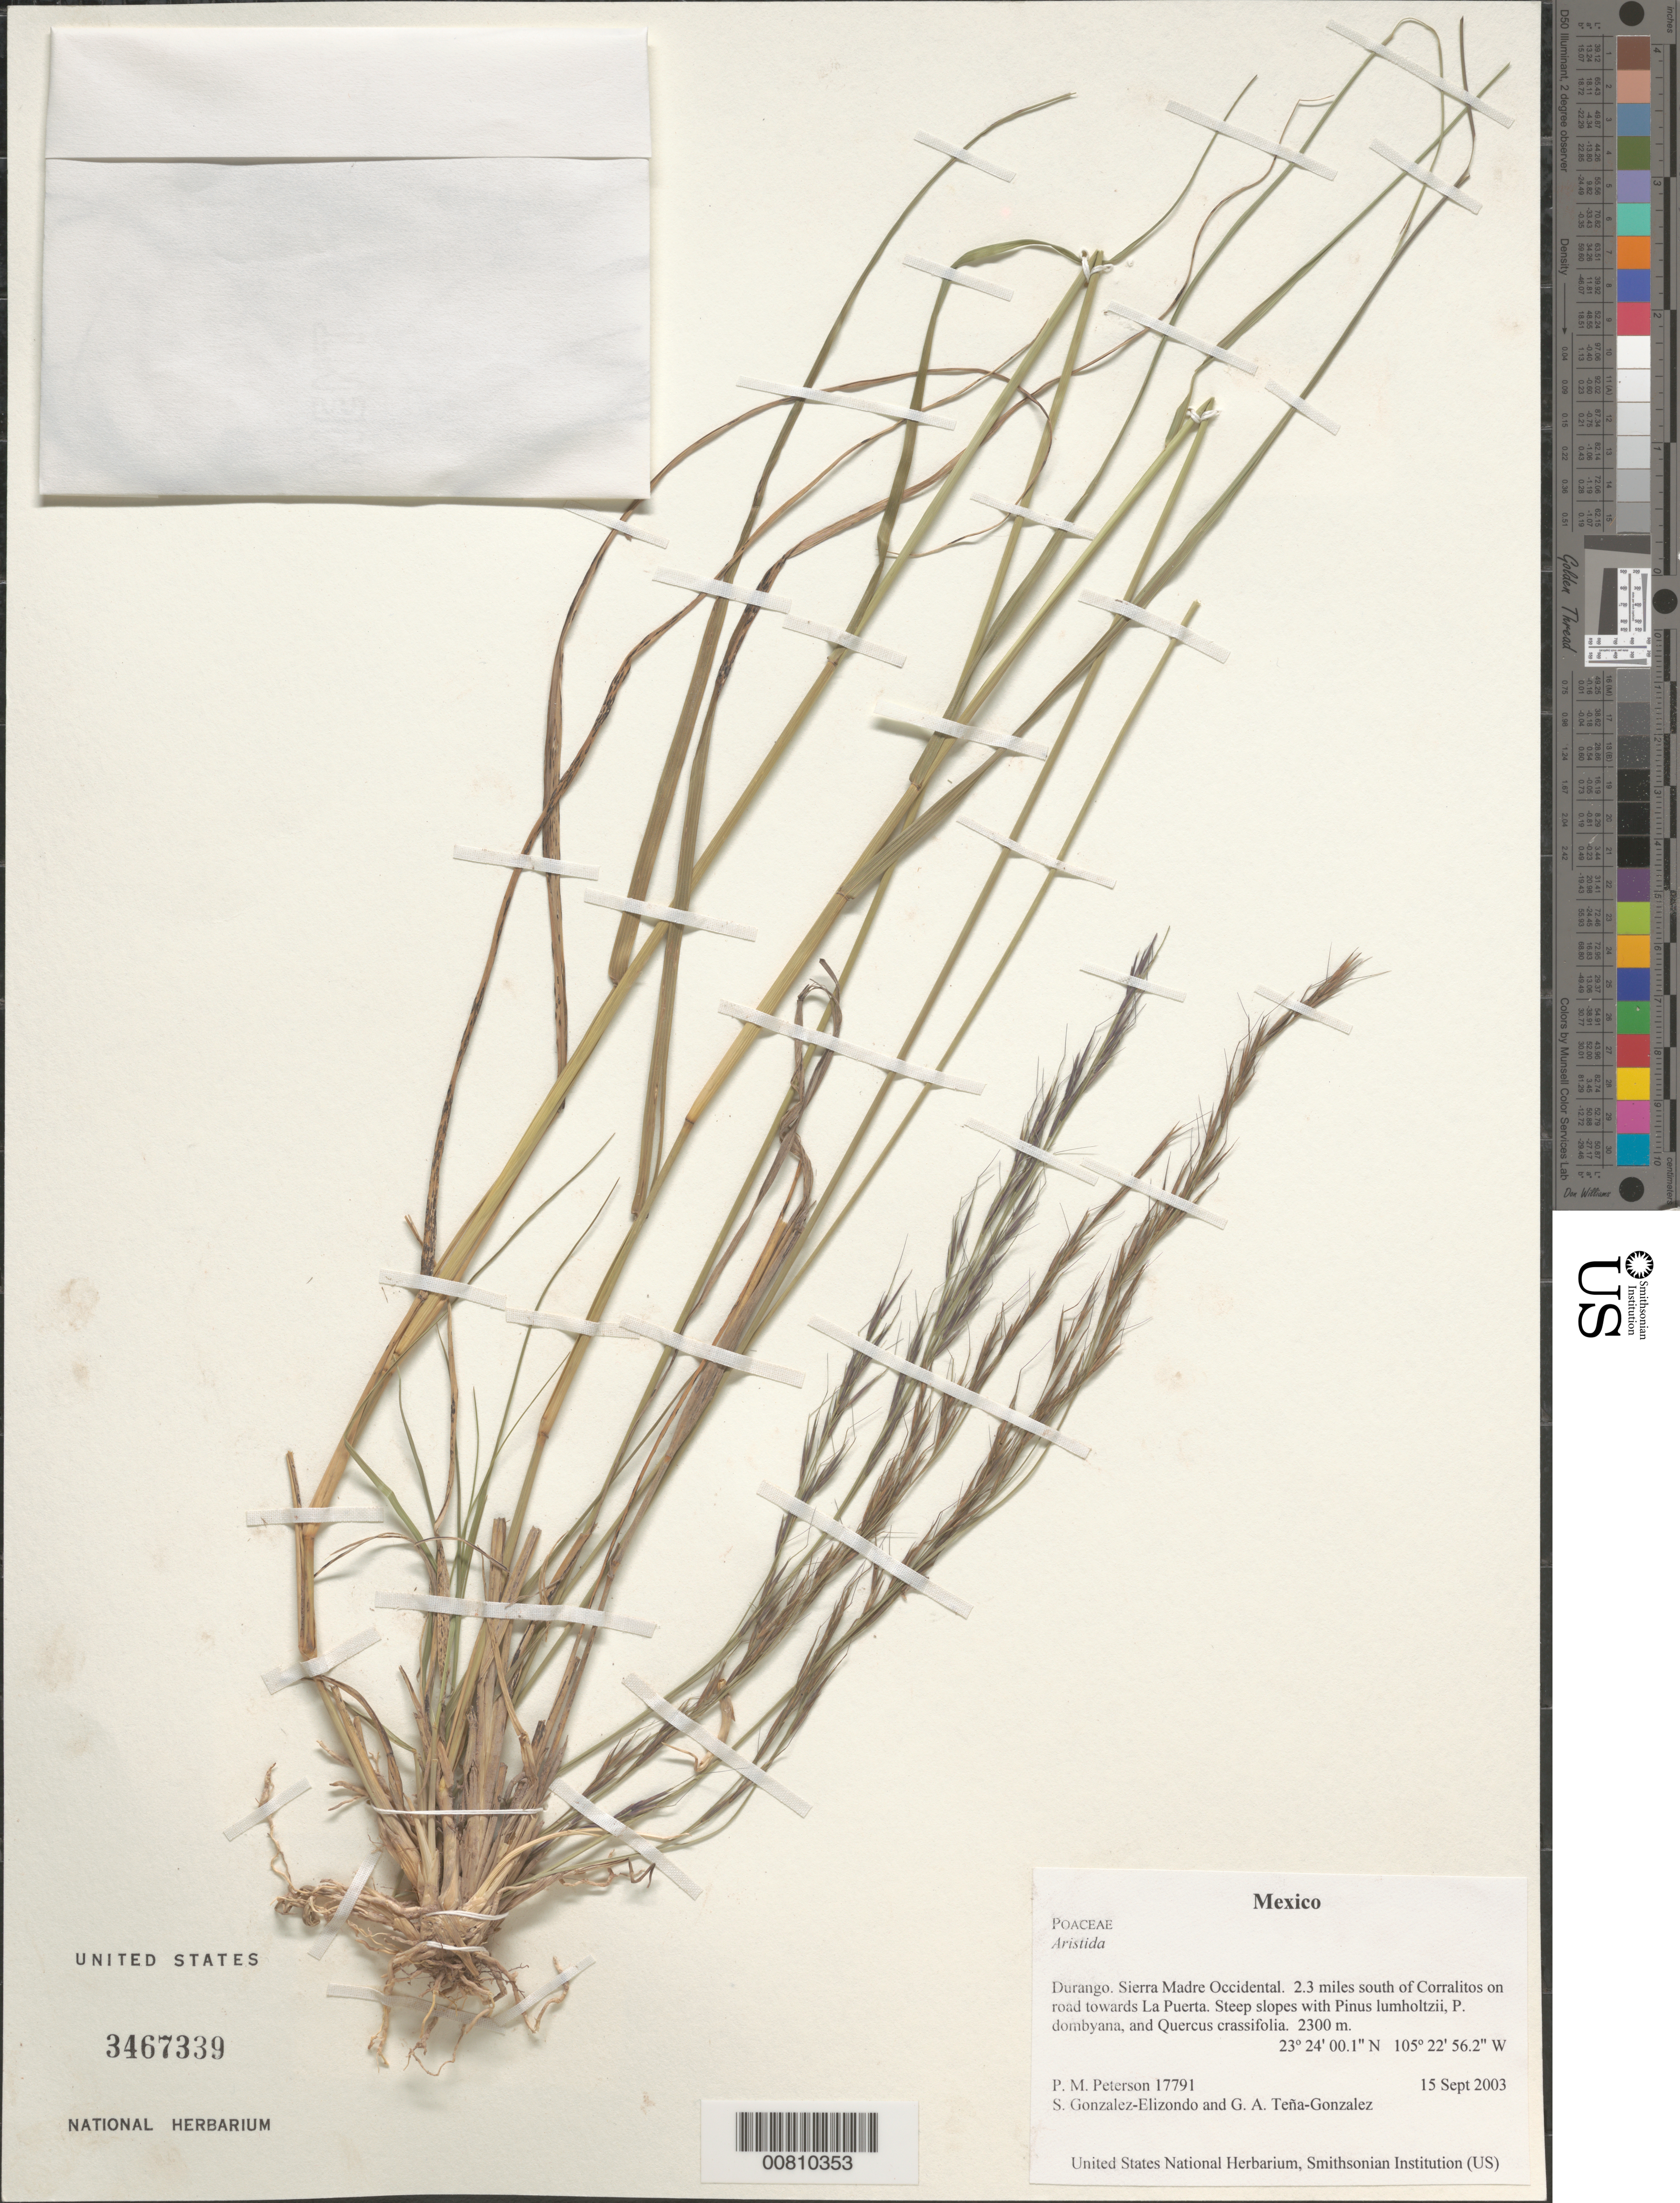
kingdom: Plantae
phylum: Tracheophyta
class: Liliopsida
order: Poales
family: Poaceae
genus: Aristida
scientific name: Aristida sp.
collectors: P. M. Peterson, M. S. González-Elizondo & G. Teña-Gonzalez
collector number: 17791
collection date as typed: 15 Sep 2003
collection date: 2003-09-15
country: Mexico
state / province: Durango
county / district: Sierra Madre Occidental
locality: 2.3 miles south of Corralitos on road towards La Puerta. Steep slopes with Pinus lumholtzii, P. dombyana, and Quercus crassifolia.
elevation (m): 2300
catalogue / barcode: US 3467339